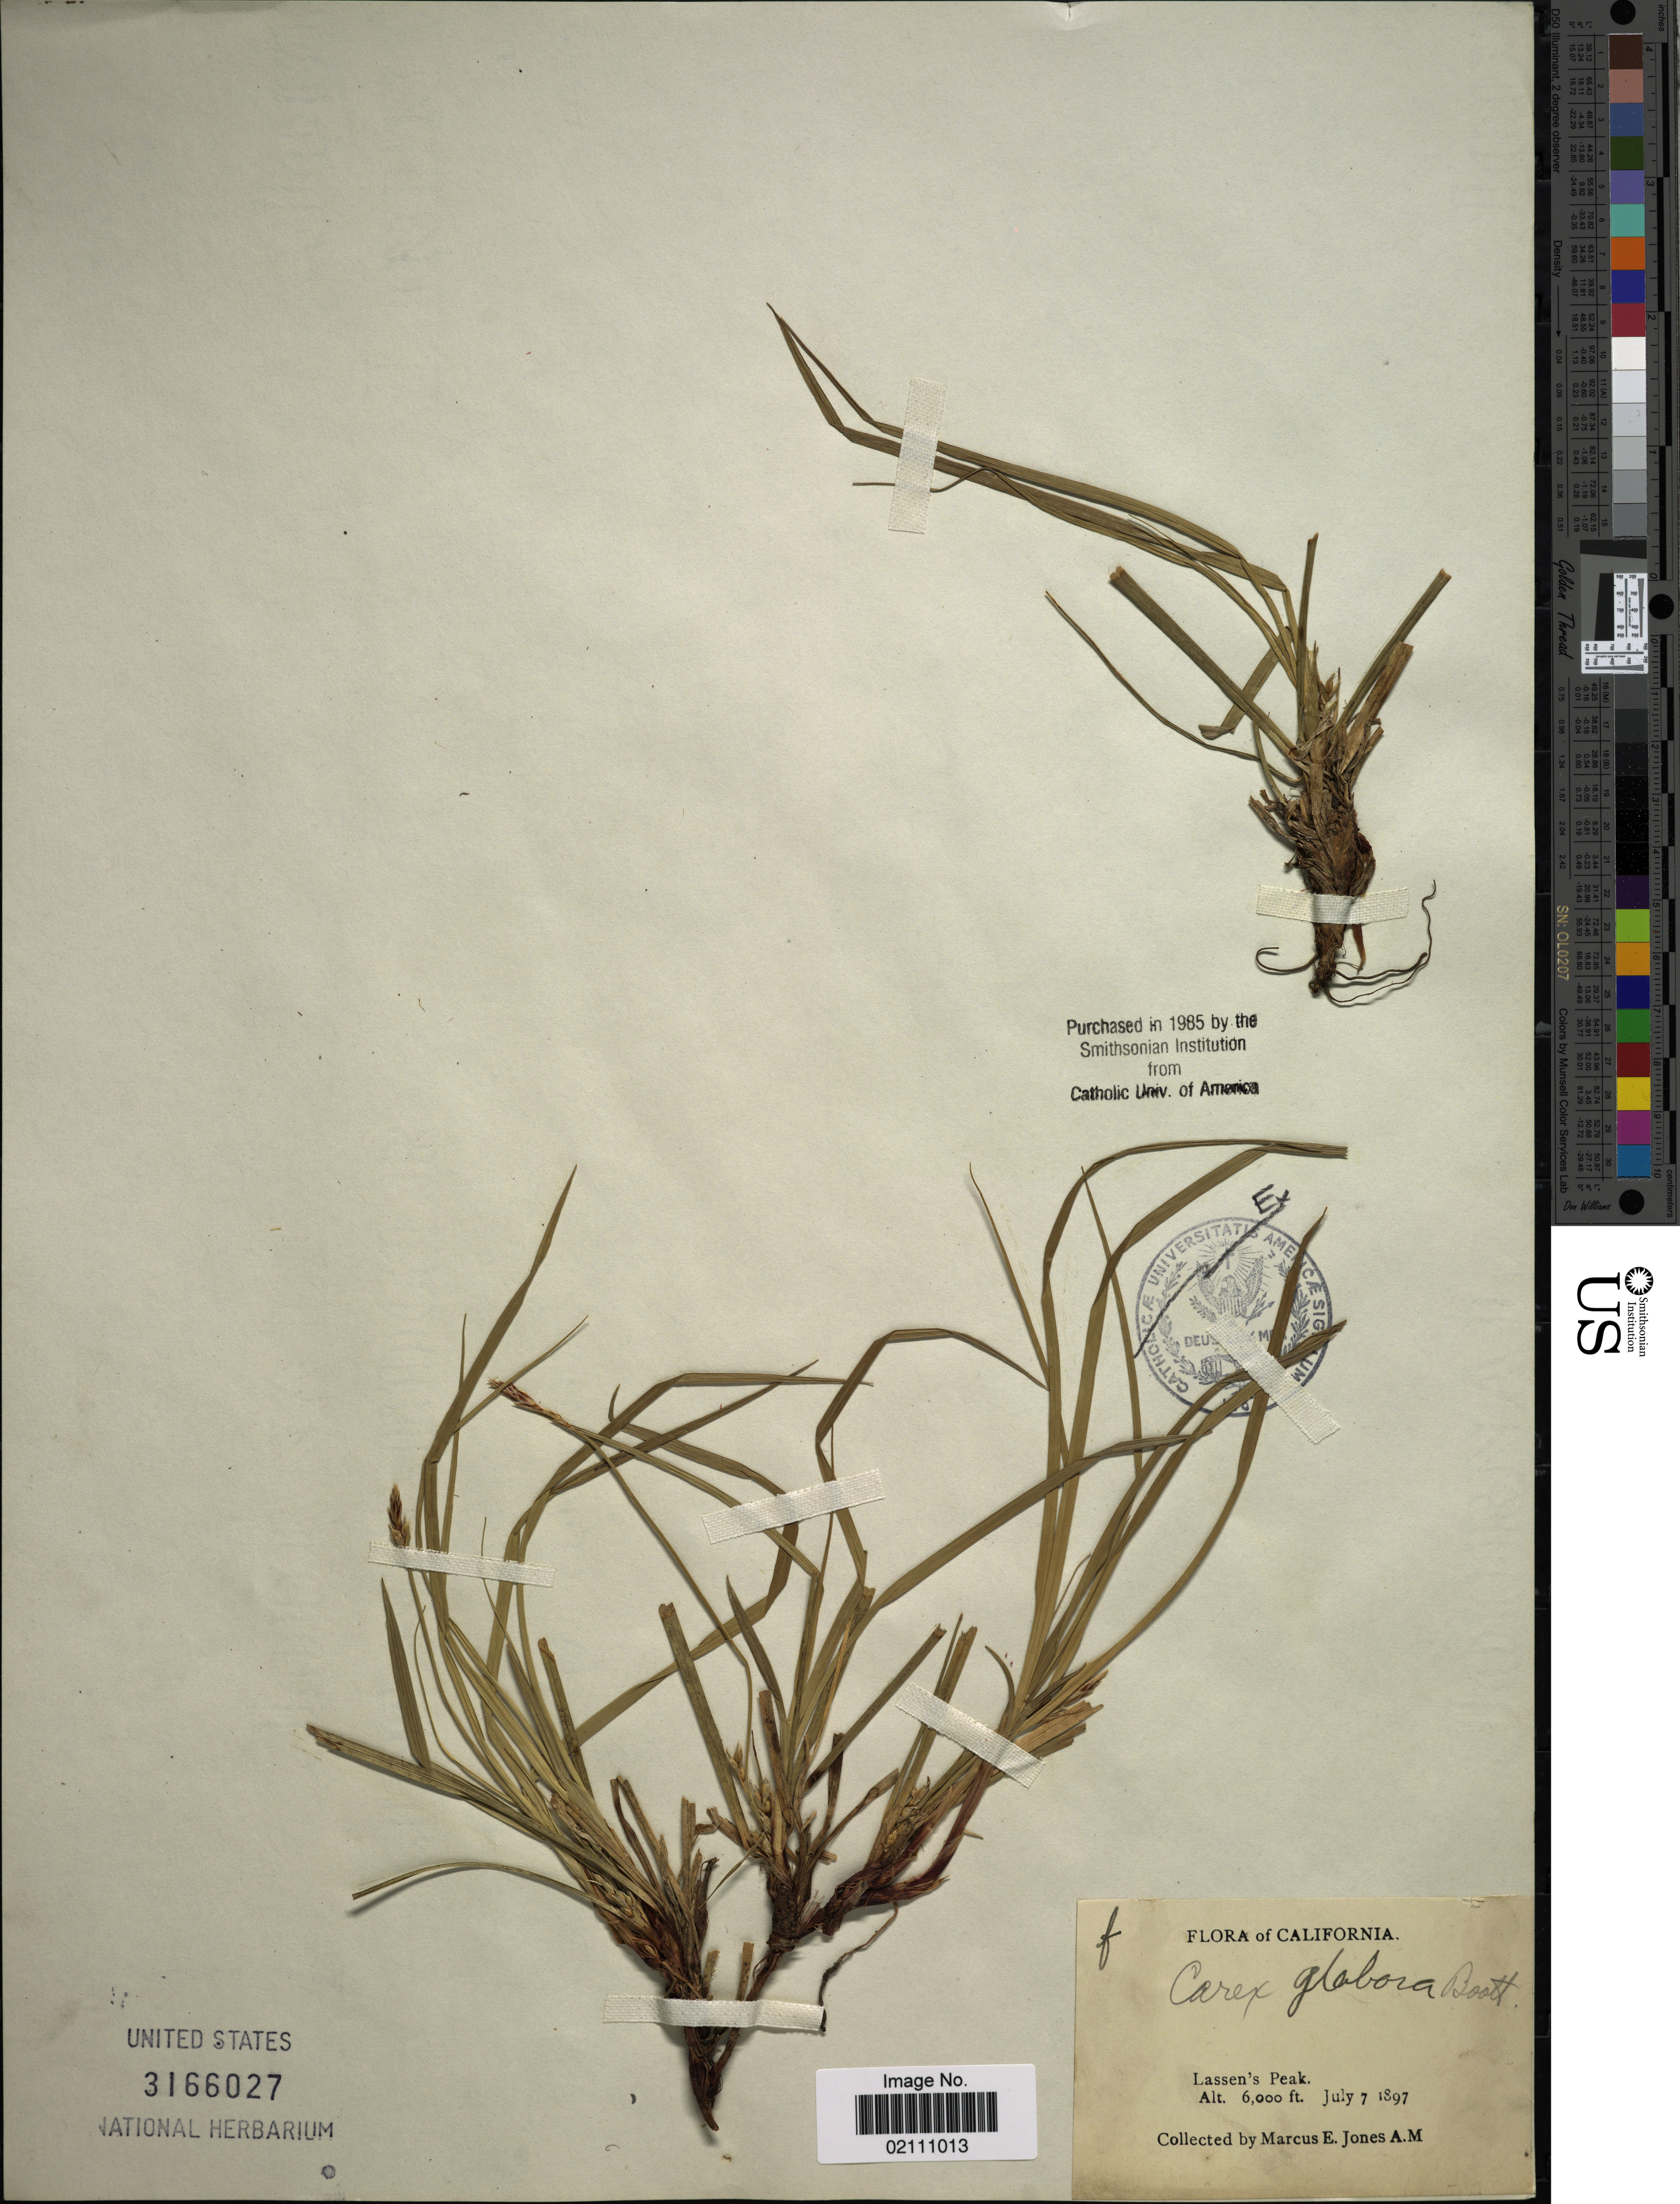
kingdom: Plantae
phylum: Tracheophyta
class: Liliopsida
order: Poales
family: Cyperaceae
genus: Carex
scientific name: Carex globosa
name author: Boott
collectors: M. E. Jones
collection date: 1897-07-07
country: United States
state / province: California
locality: Lassen's Peak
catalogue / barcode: US 3166027